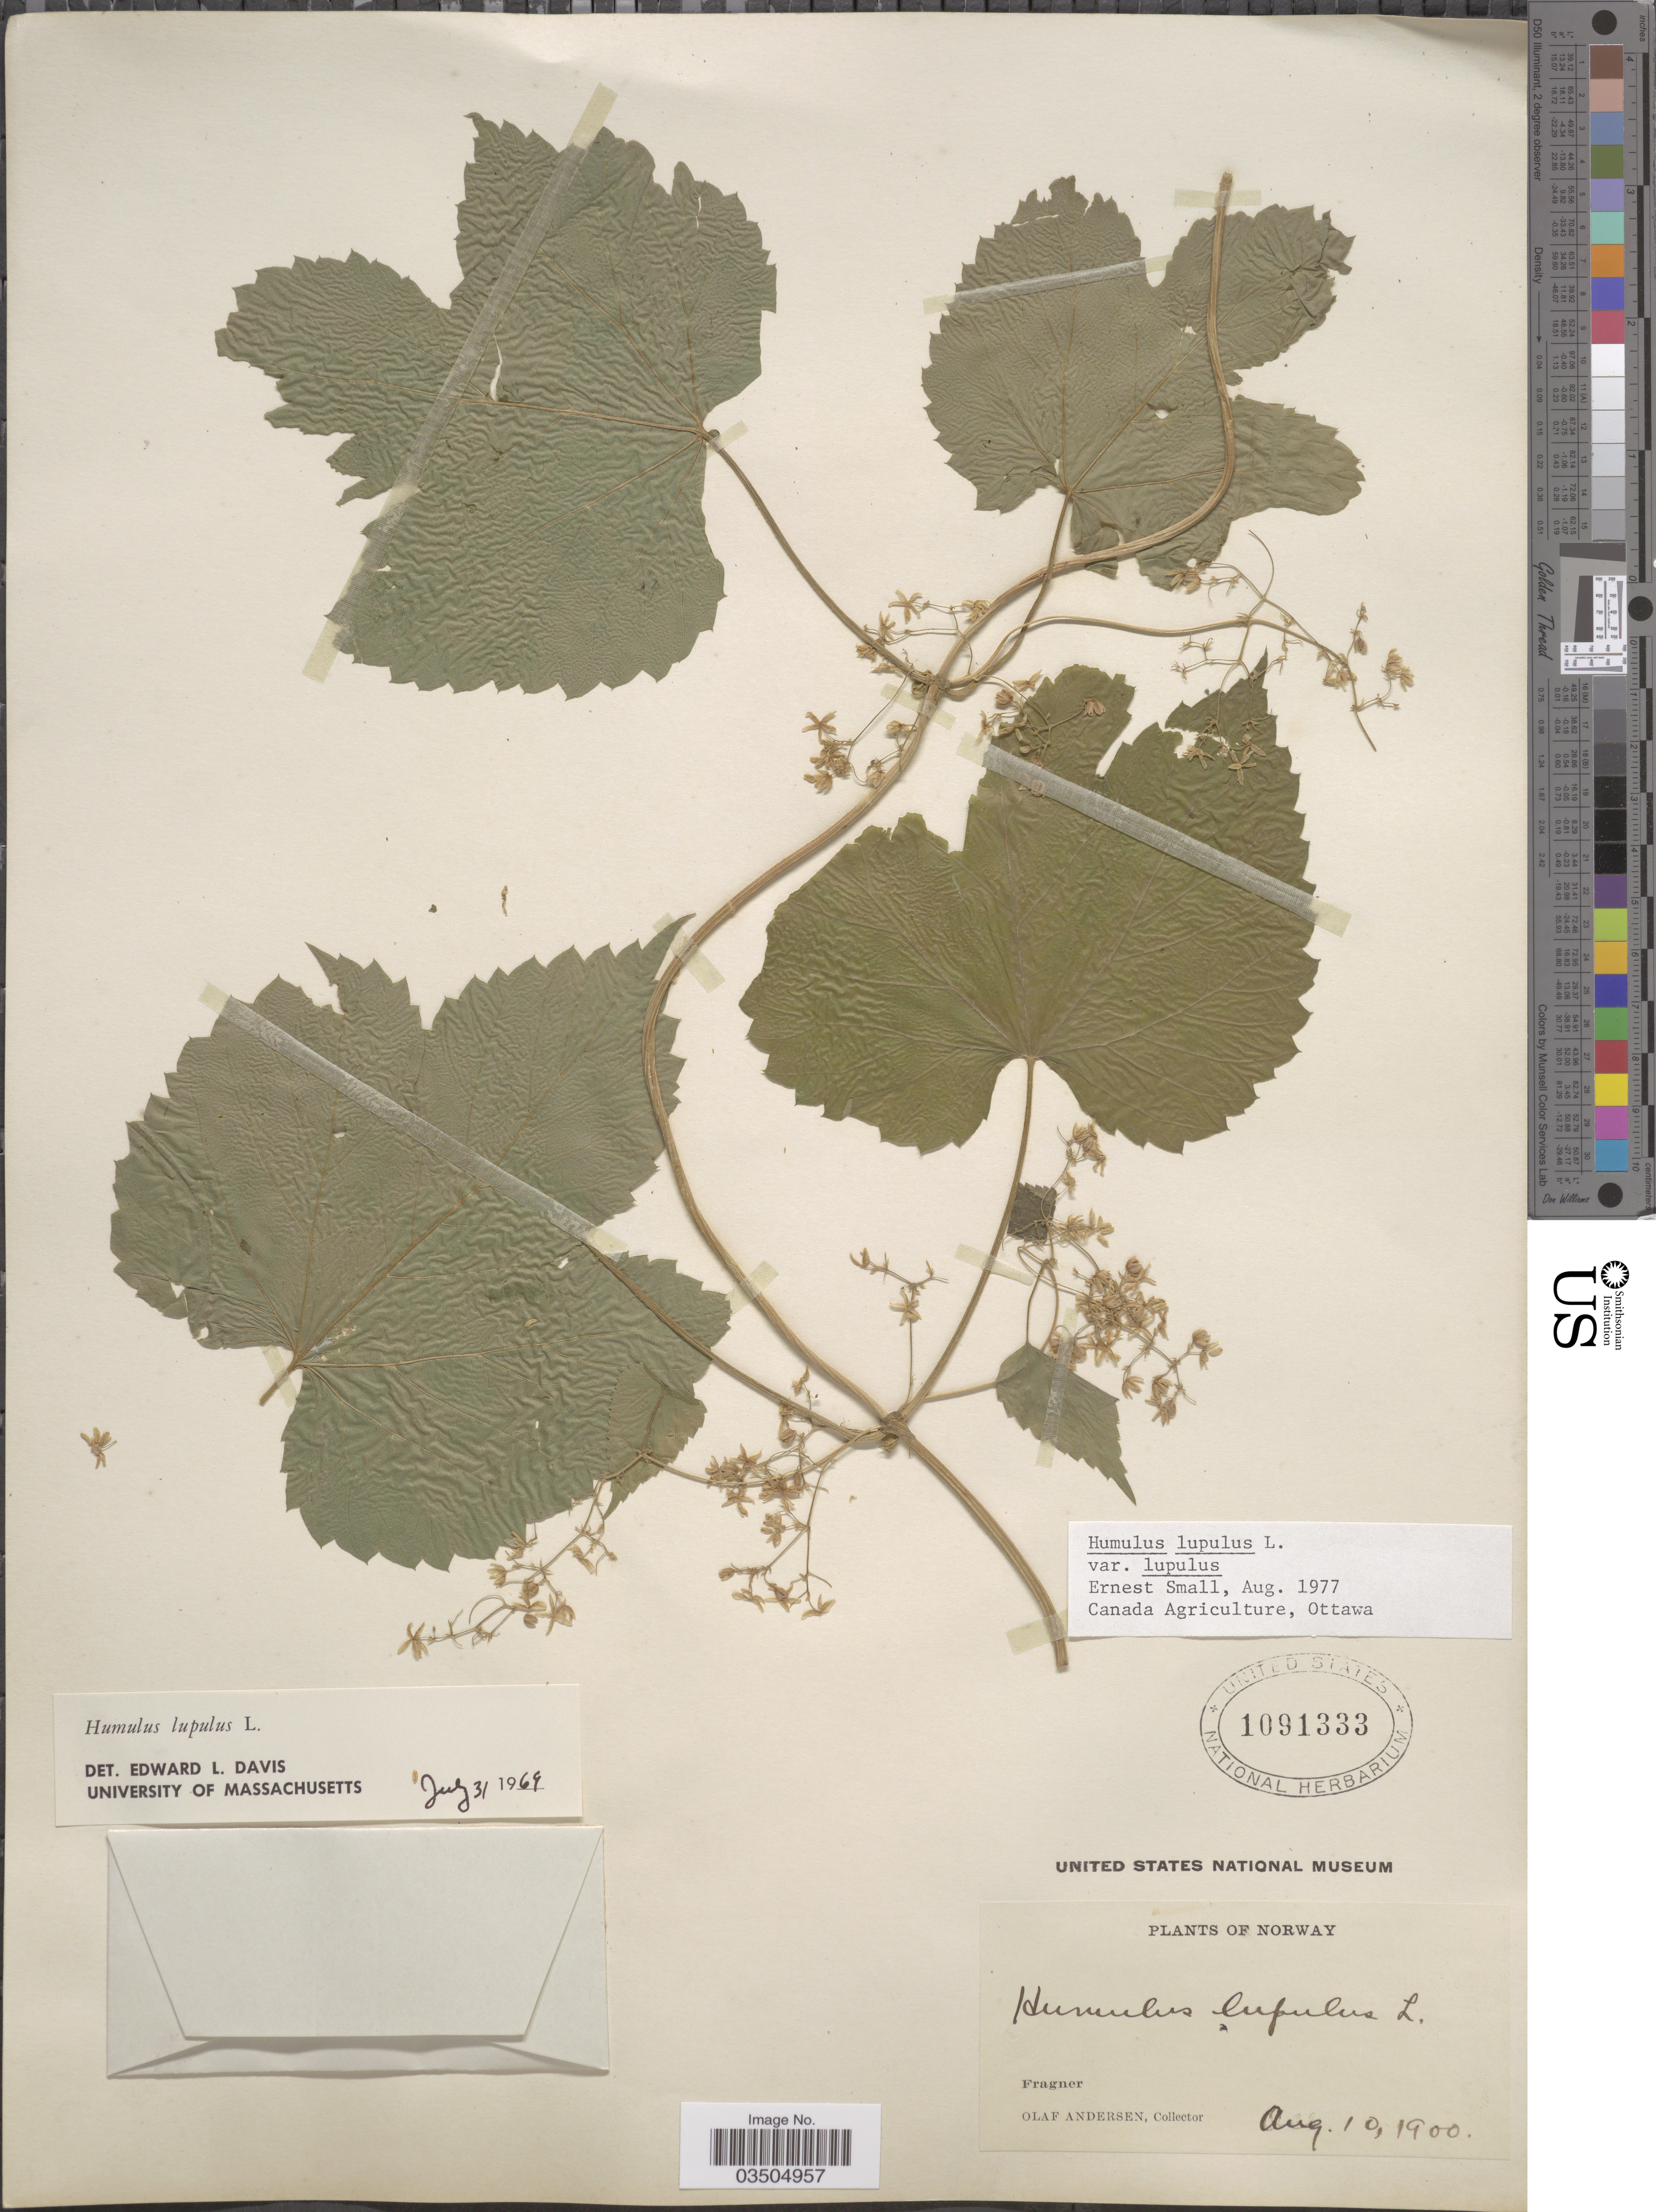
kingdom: Plantae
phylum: Tracheophyta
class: Magnoliopsida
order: Rosales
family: Cannabaceae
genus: Humulus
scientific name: Humulus lupulus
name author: L.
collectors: O. Andersen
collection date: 1900-08-10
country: Norway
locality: Fragner.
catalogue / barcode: US 1091333